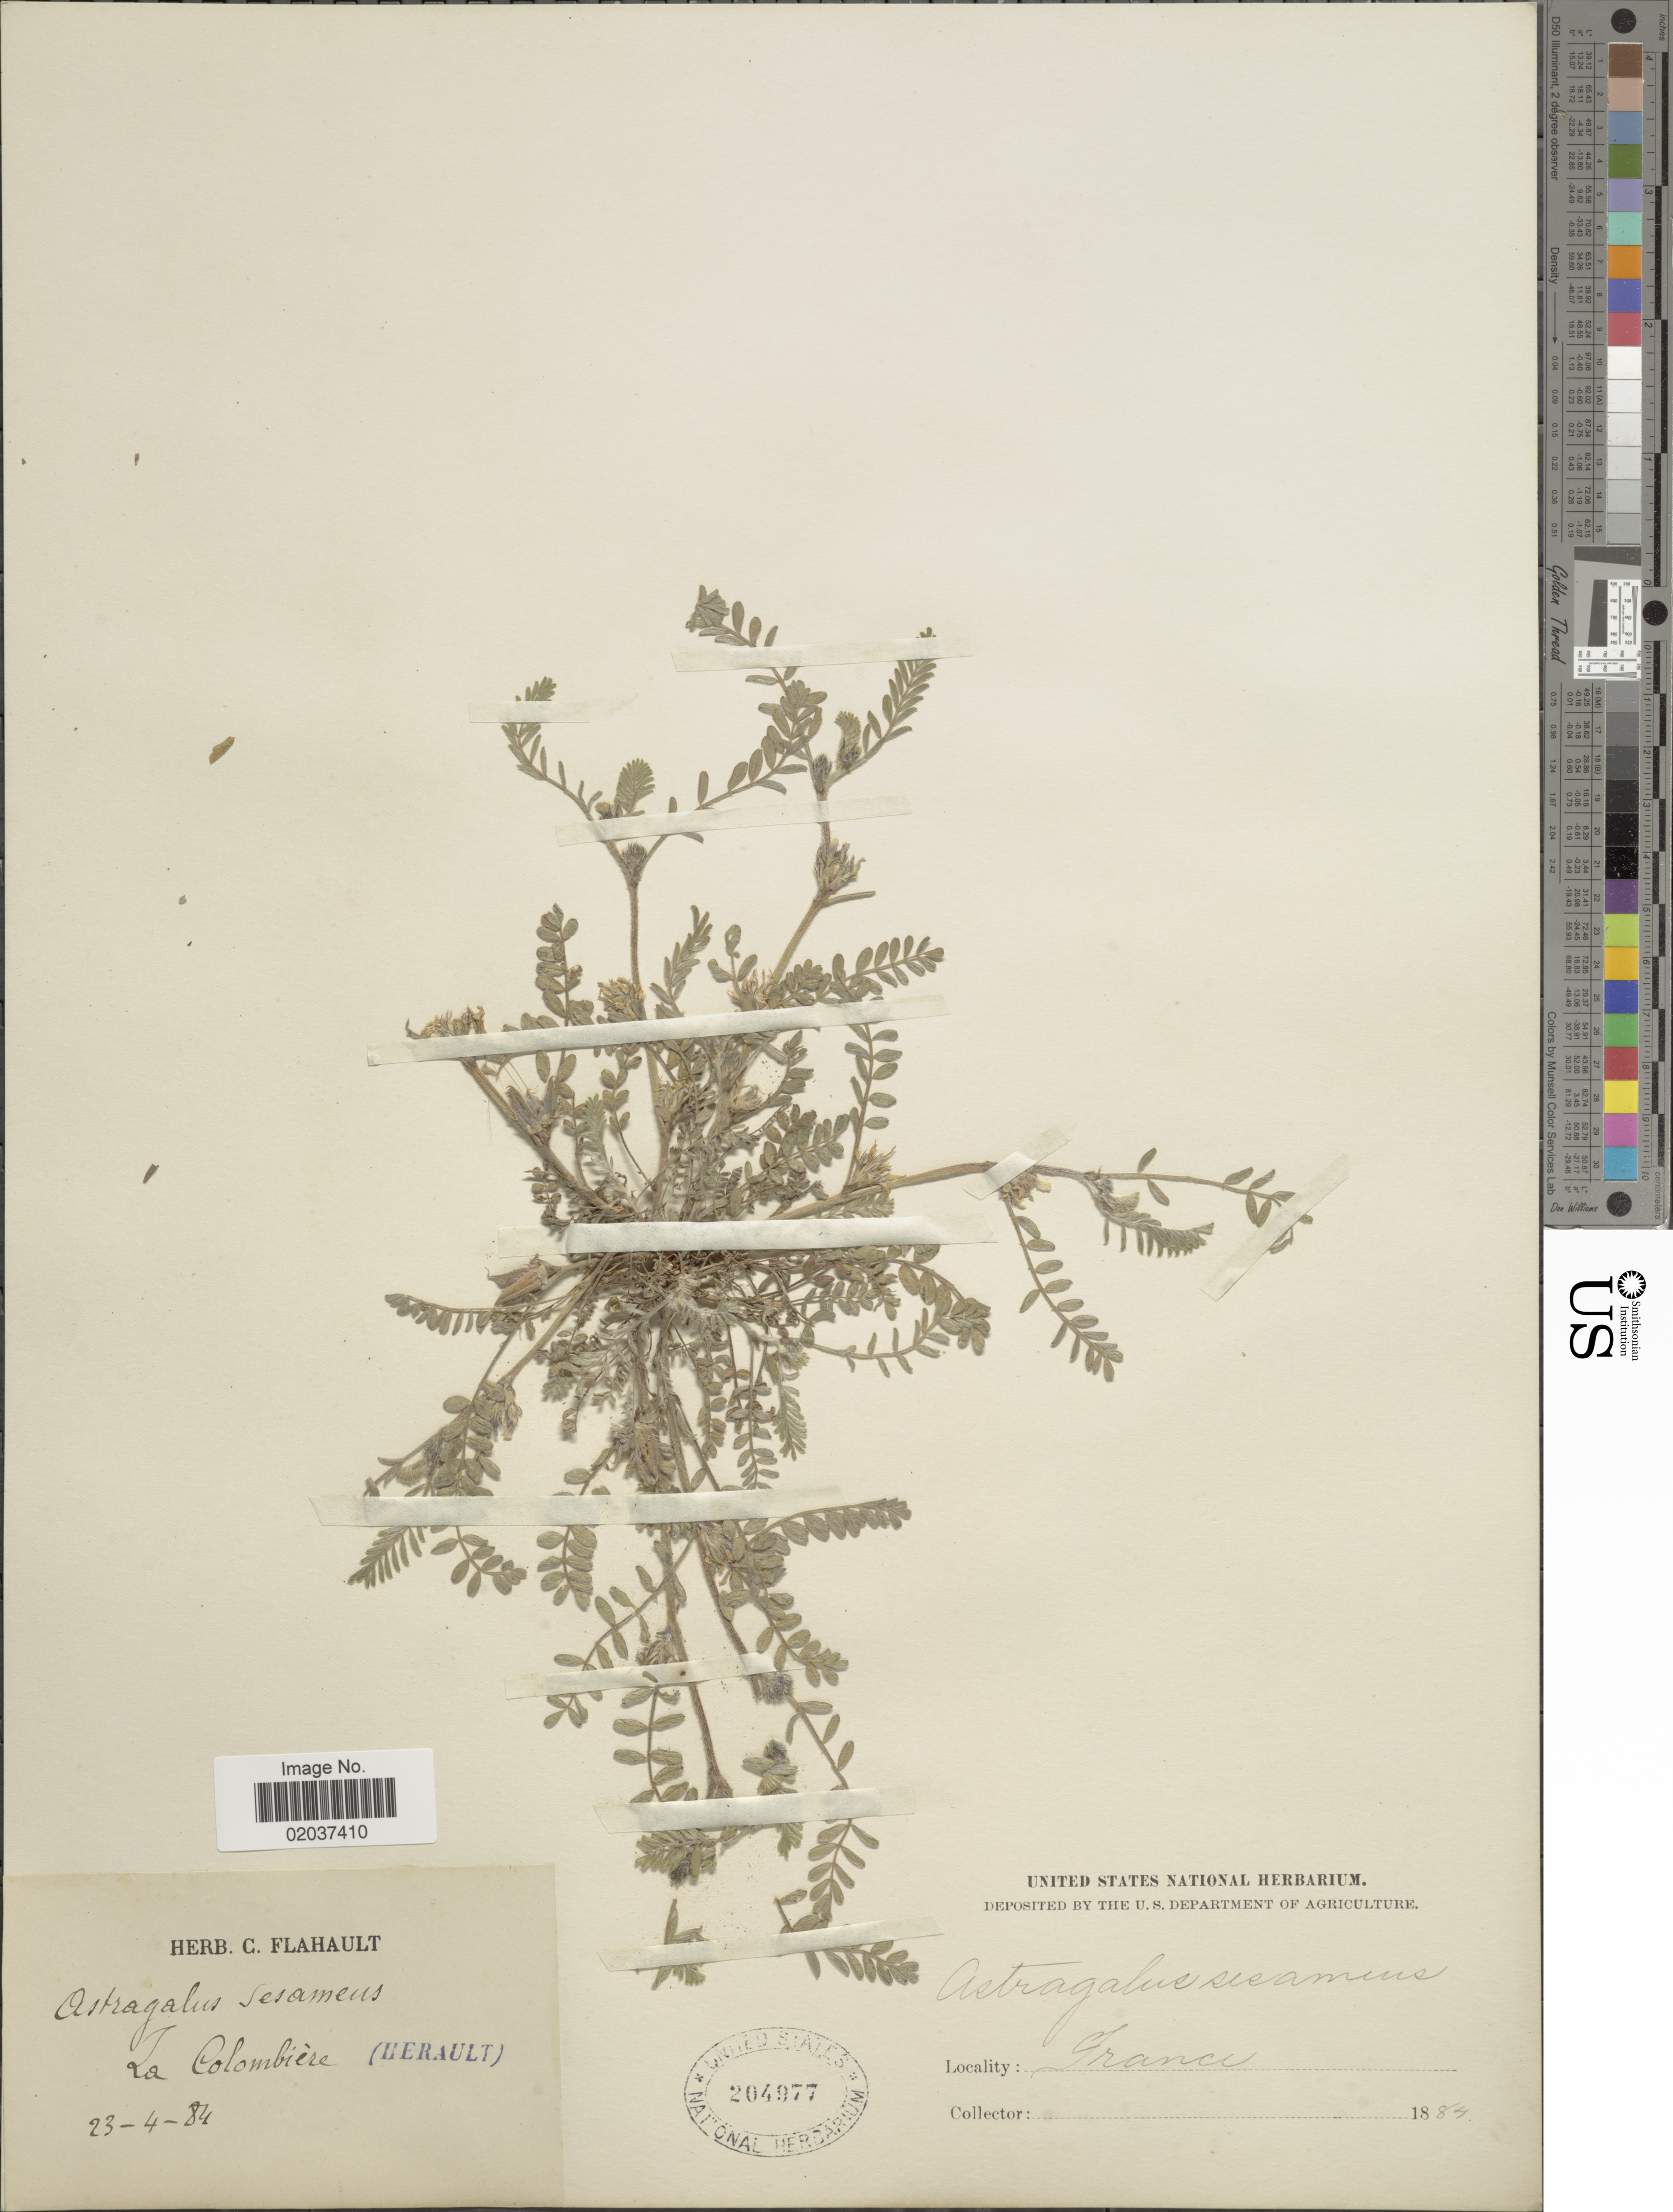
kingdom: Plantae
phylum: Tracheophyta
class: Magnoliopsida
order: Fabales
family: Fabaceae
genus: Astragalus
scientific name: Astragalus sesameus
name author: L.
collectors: ex herb. C. Flahault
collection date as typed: Transcribed d/m/y: 23/4/84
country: France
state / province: Occitanie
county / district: Hérault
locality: La Colombiere (Herault)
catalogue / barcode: US 204977